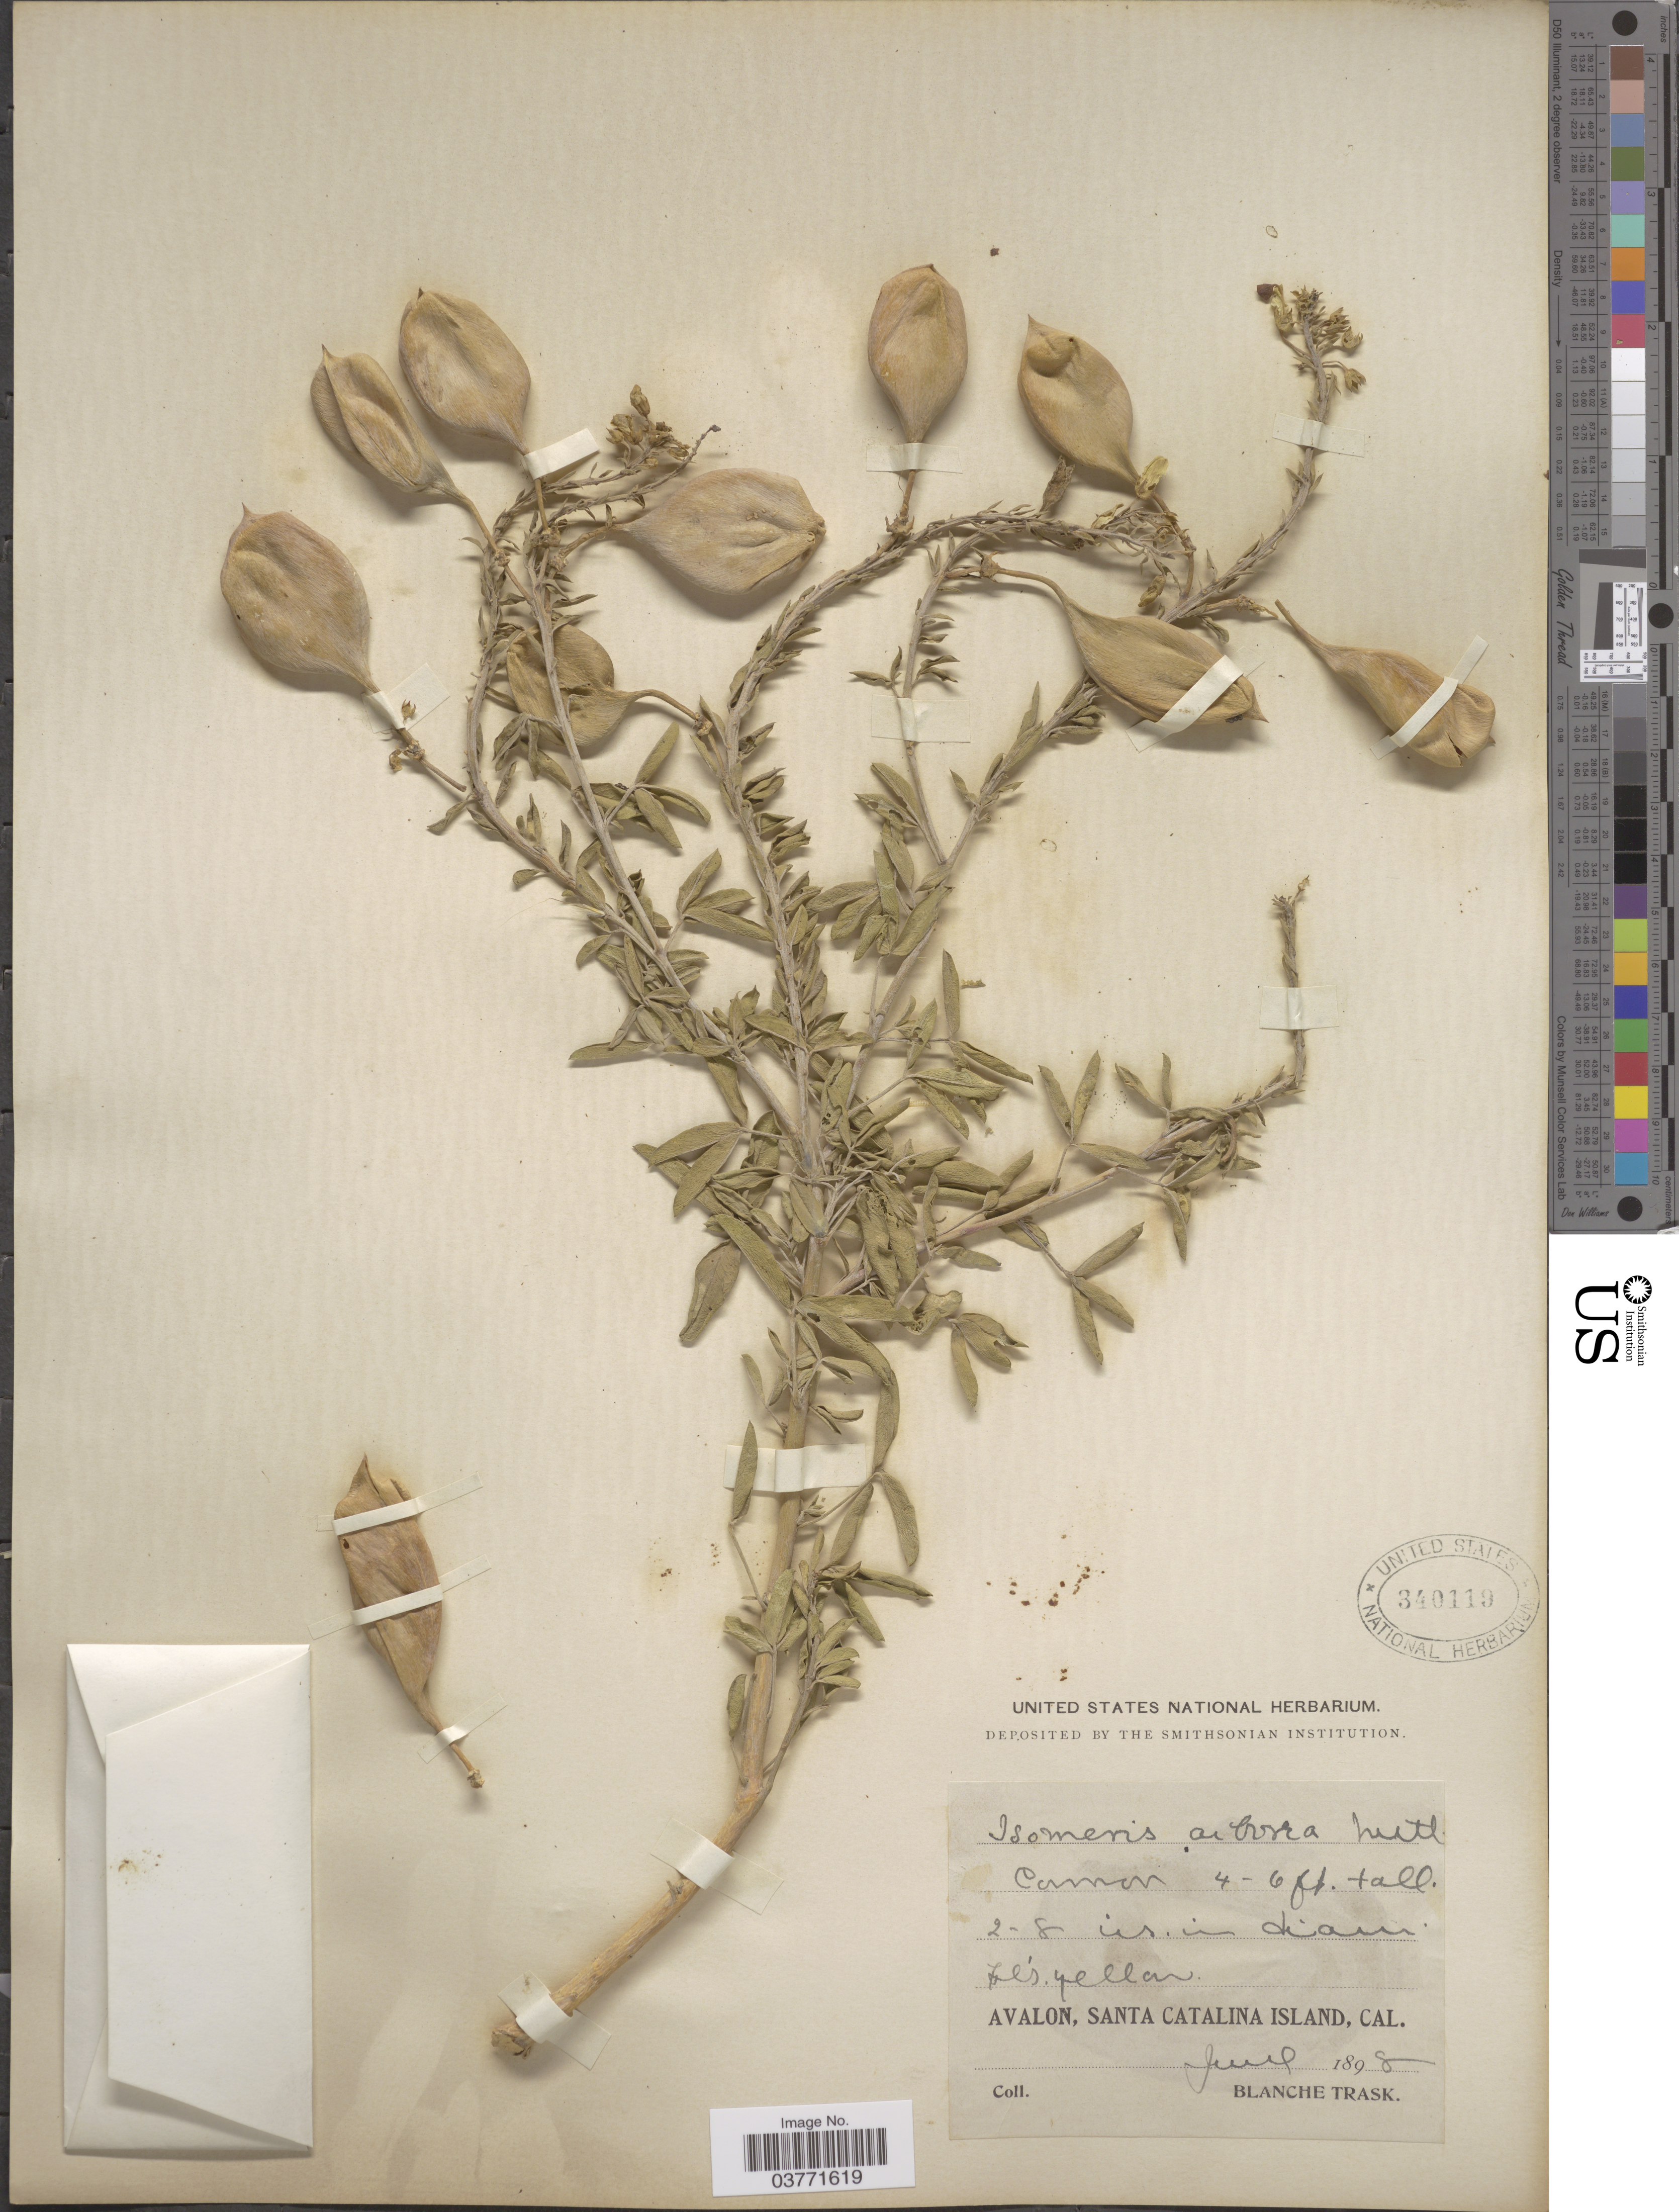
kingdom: Plantae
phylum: Tracheophyta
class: Magnoliopsida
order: Brassicales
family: Cleomaceae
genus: Cleomella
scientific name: Cleomella arborea var. arborea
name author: (Nutt.) Roalson & J.C. Hall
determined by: Strong, Mark T., (BOT), Smithsonian Institution - National Museum of Natural History (UNITED STATES)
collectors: B. Trask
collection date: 1898-06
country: United States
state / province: California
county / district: Los Angeles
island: Santa Catalina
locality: Avalon, Santa Catalina Island.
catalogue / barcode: US 340119